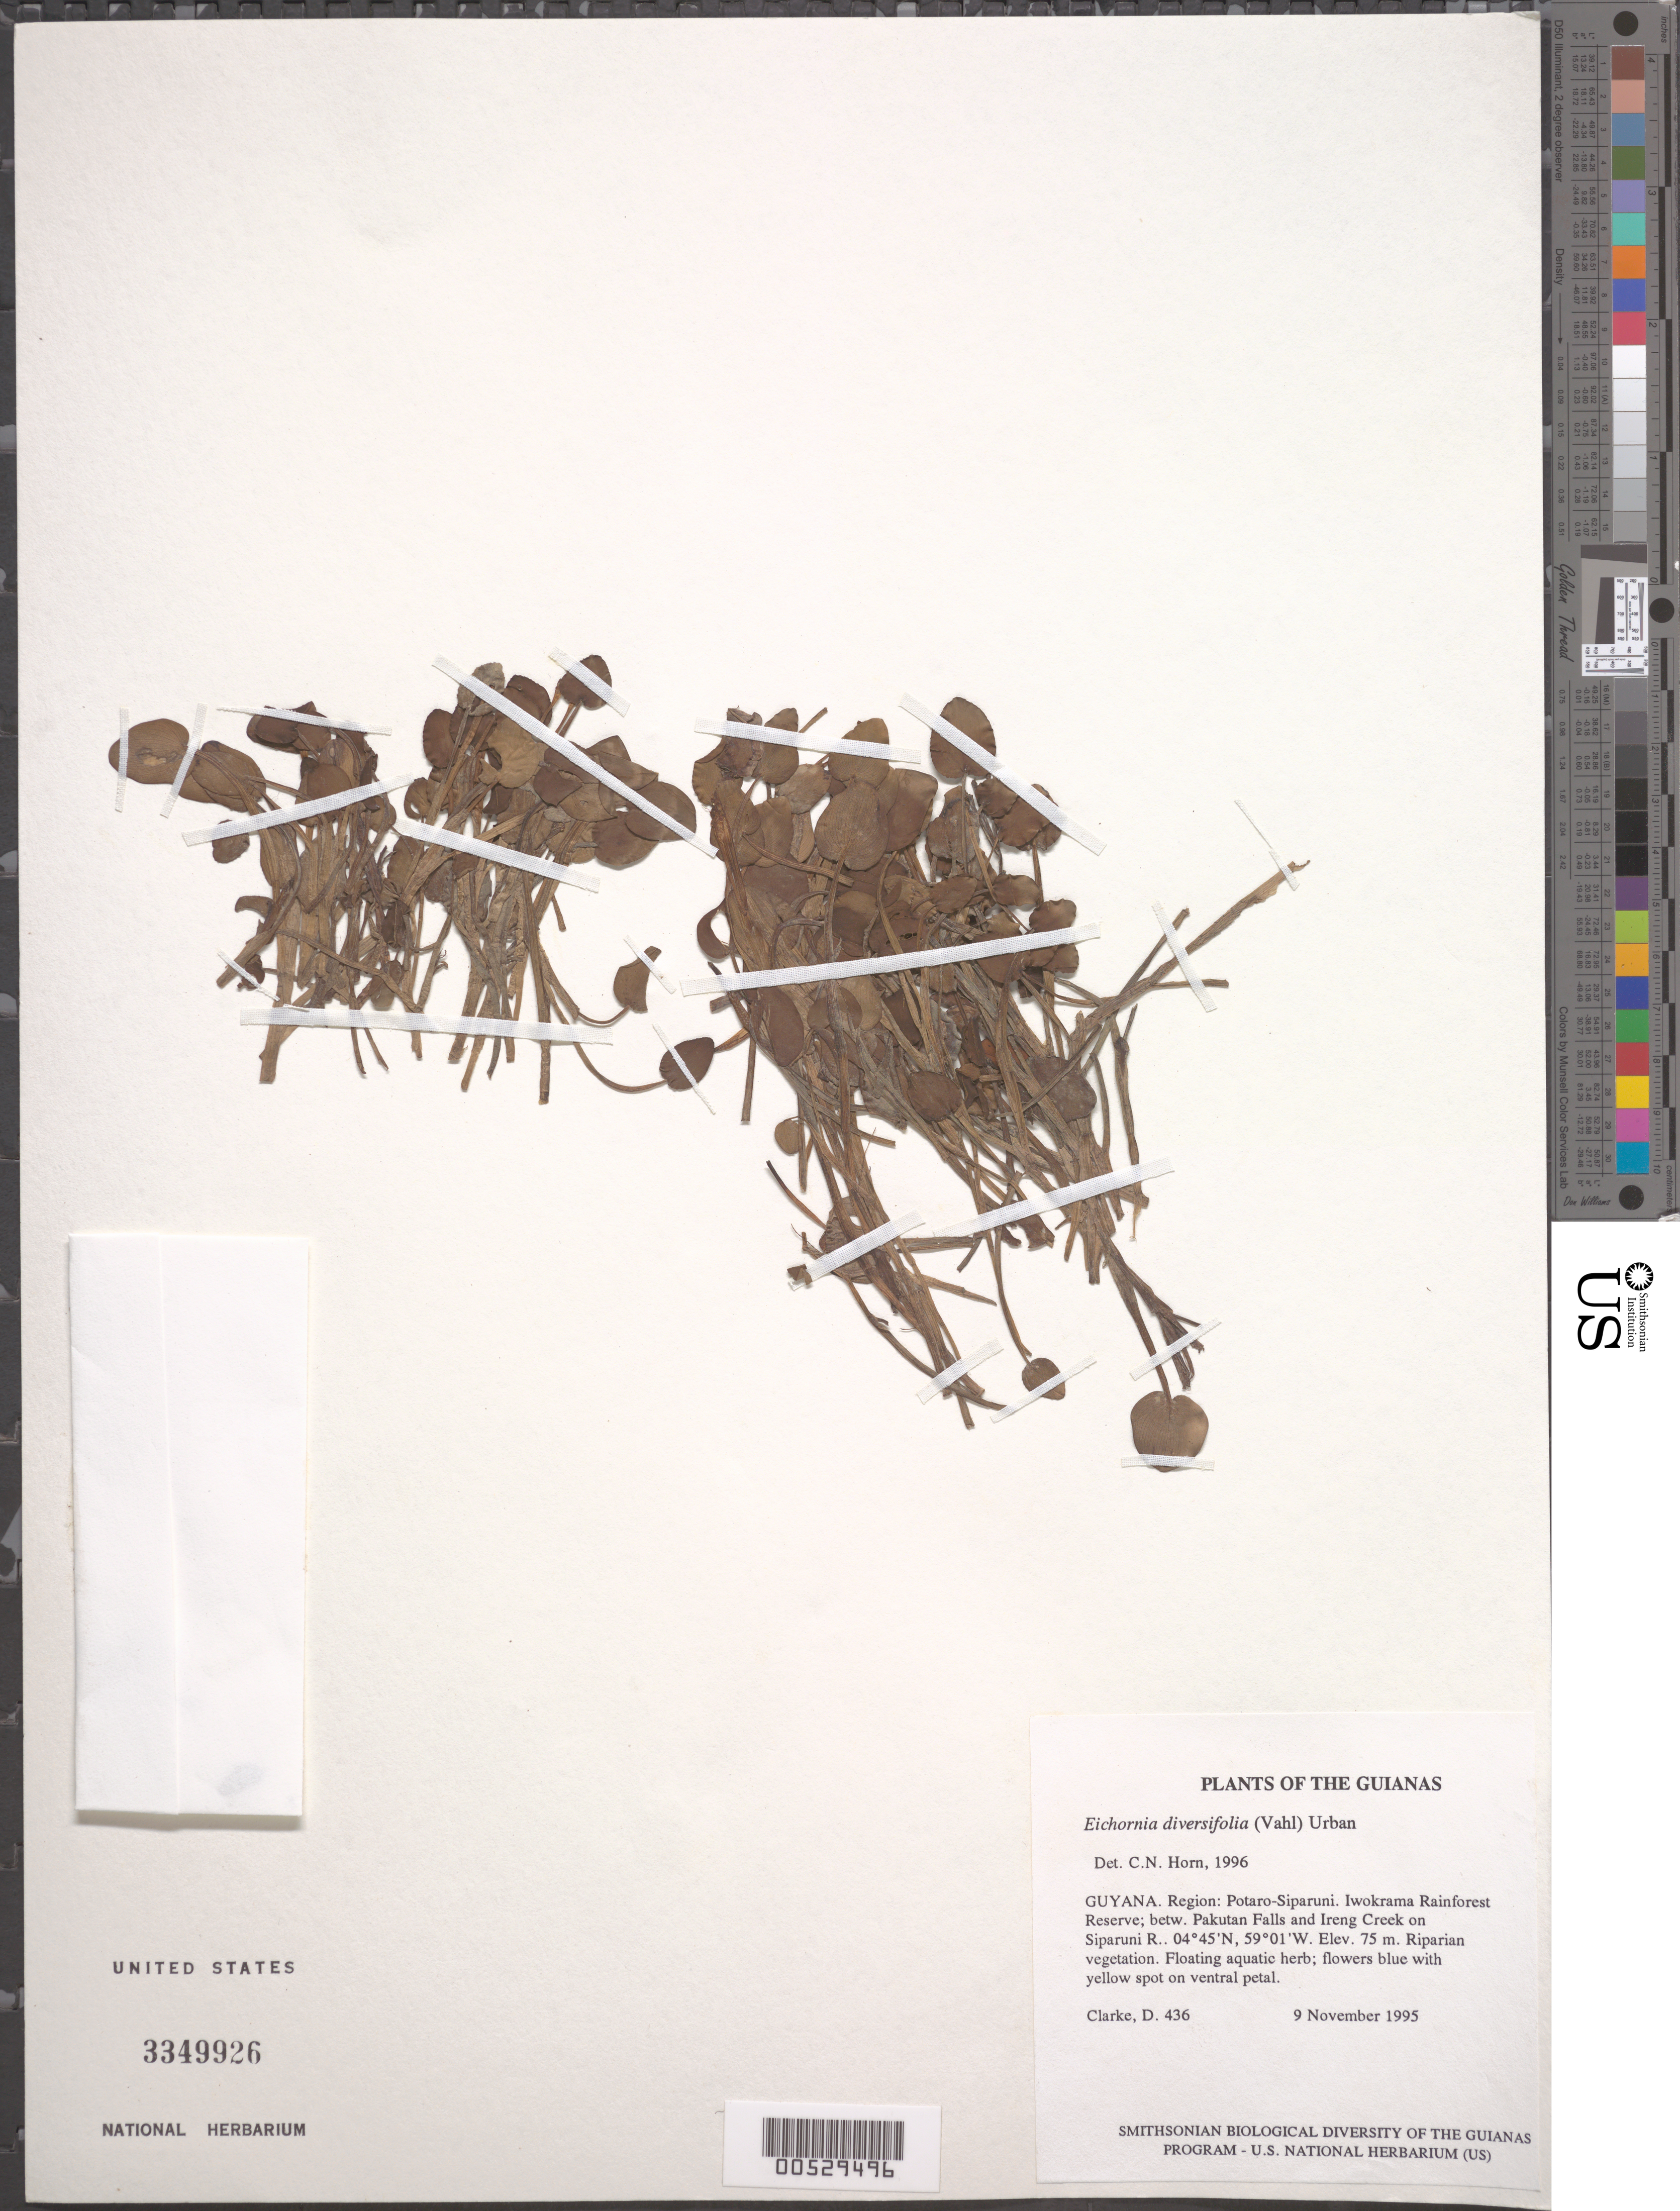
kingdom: Plantae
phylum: Tracheophyta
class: Liliopsida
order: Commelinales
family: Pontederiaceae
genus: Eichhornia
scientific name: Eichhornia diversifolia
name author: (Vahl) Urb.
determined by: Horn, Charles N.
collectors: H. D. Clarke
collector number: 436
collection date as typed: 9 November 1995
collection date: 1995-11-09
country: Guyana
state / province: Potaro-Siparuni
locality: Iwokrama Rainforest Reserve; betw. Pakutau Falls and Ireng Creek on Siparuni R.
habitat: Riparian vegetation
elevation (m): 75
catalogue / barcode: US 3349926